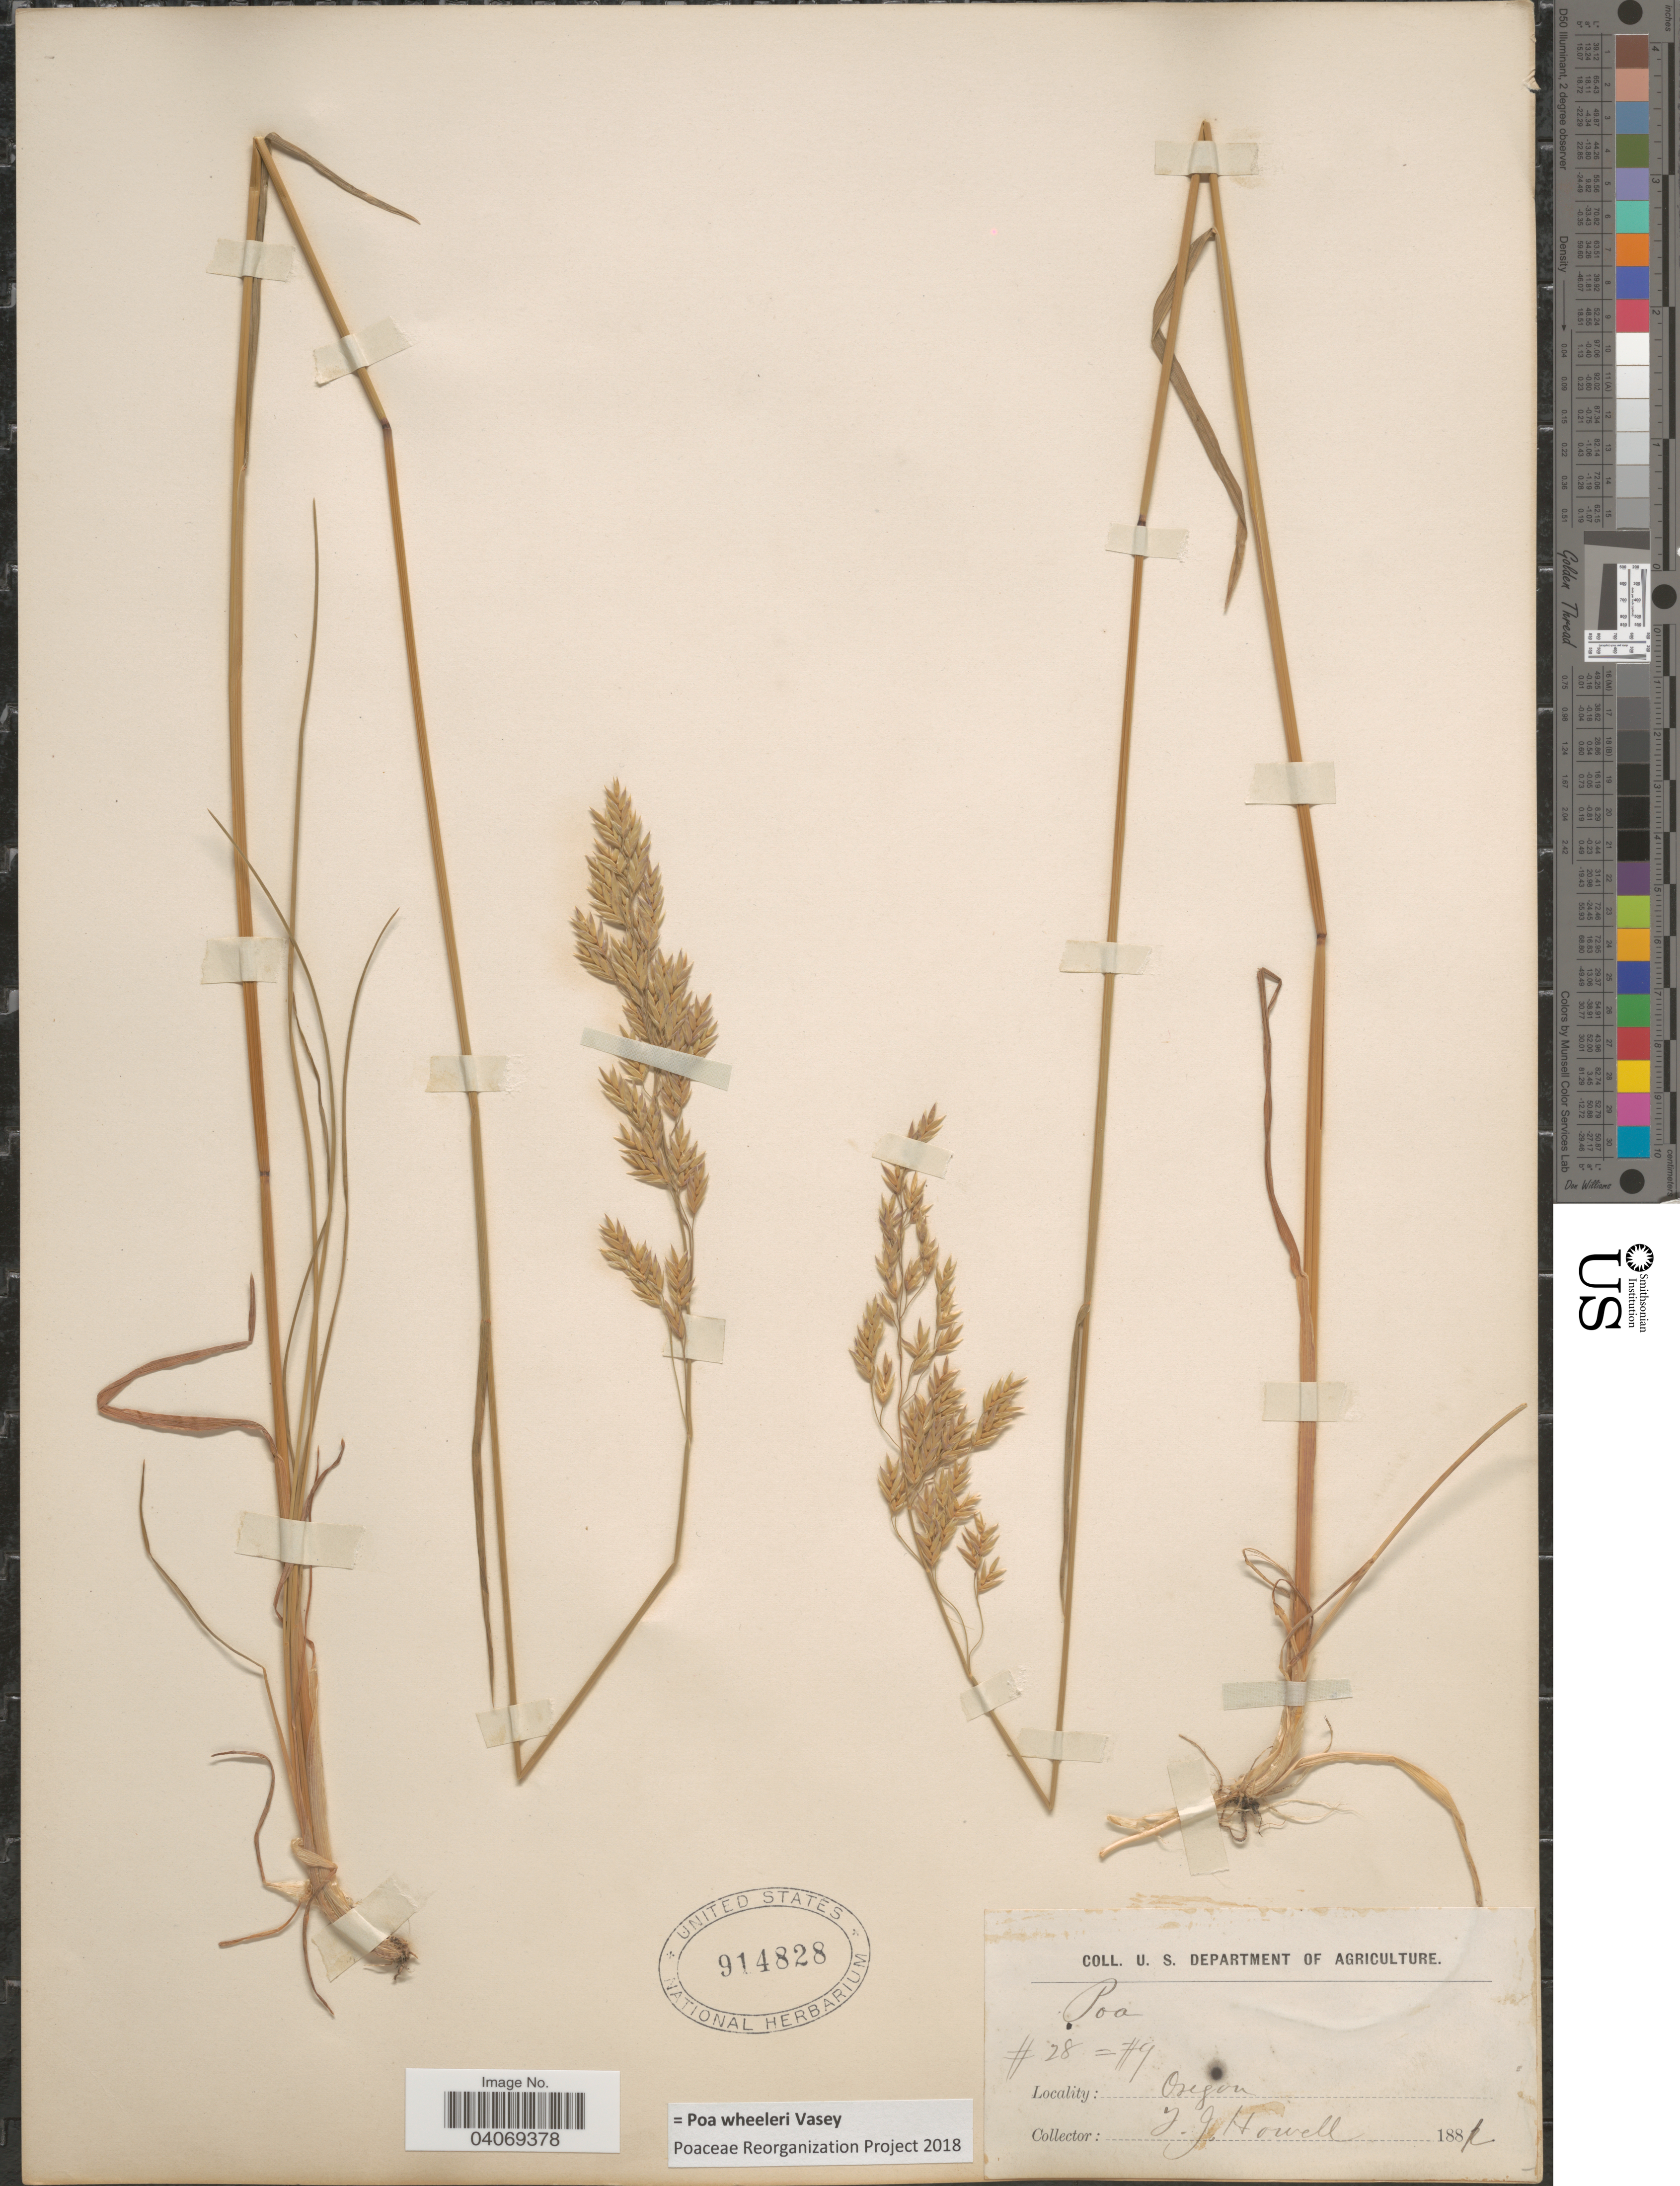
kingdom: Plantae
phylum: Tracheophyta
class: Liliopsida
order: Poales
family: Poaceae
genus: Poa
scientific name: Poa wheeleri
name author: Vasey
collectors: T. J. Howell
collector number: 28=9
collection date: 1881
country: United States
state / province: Oregon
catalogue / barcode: US 914828